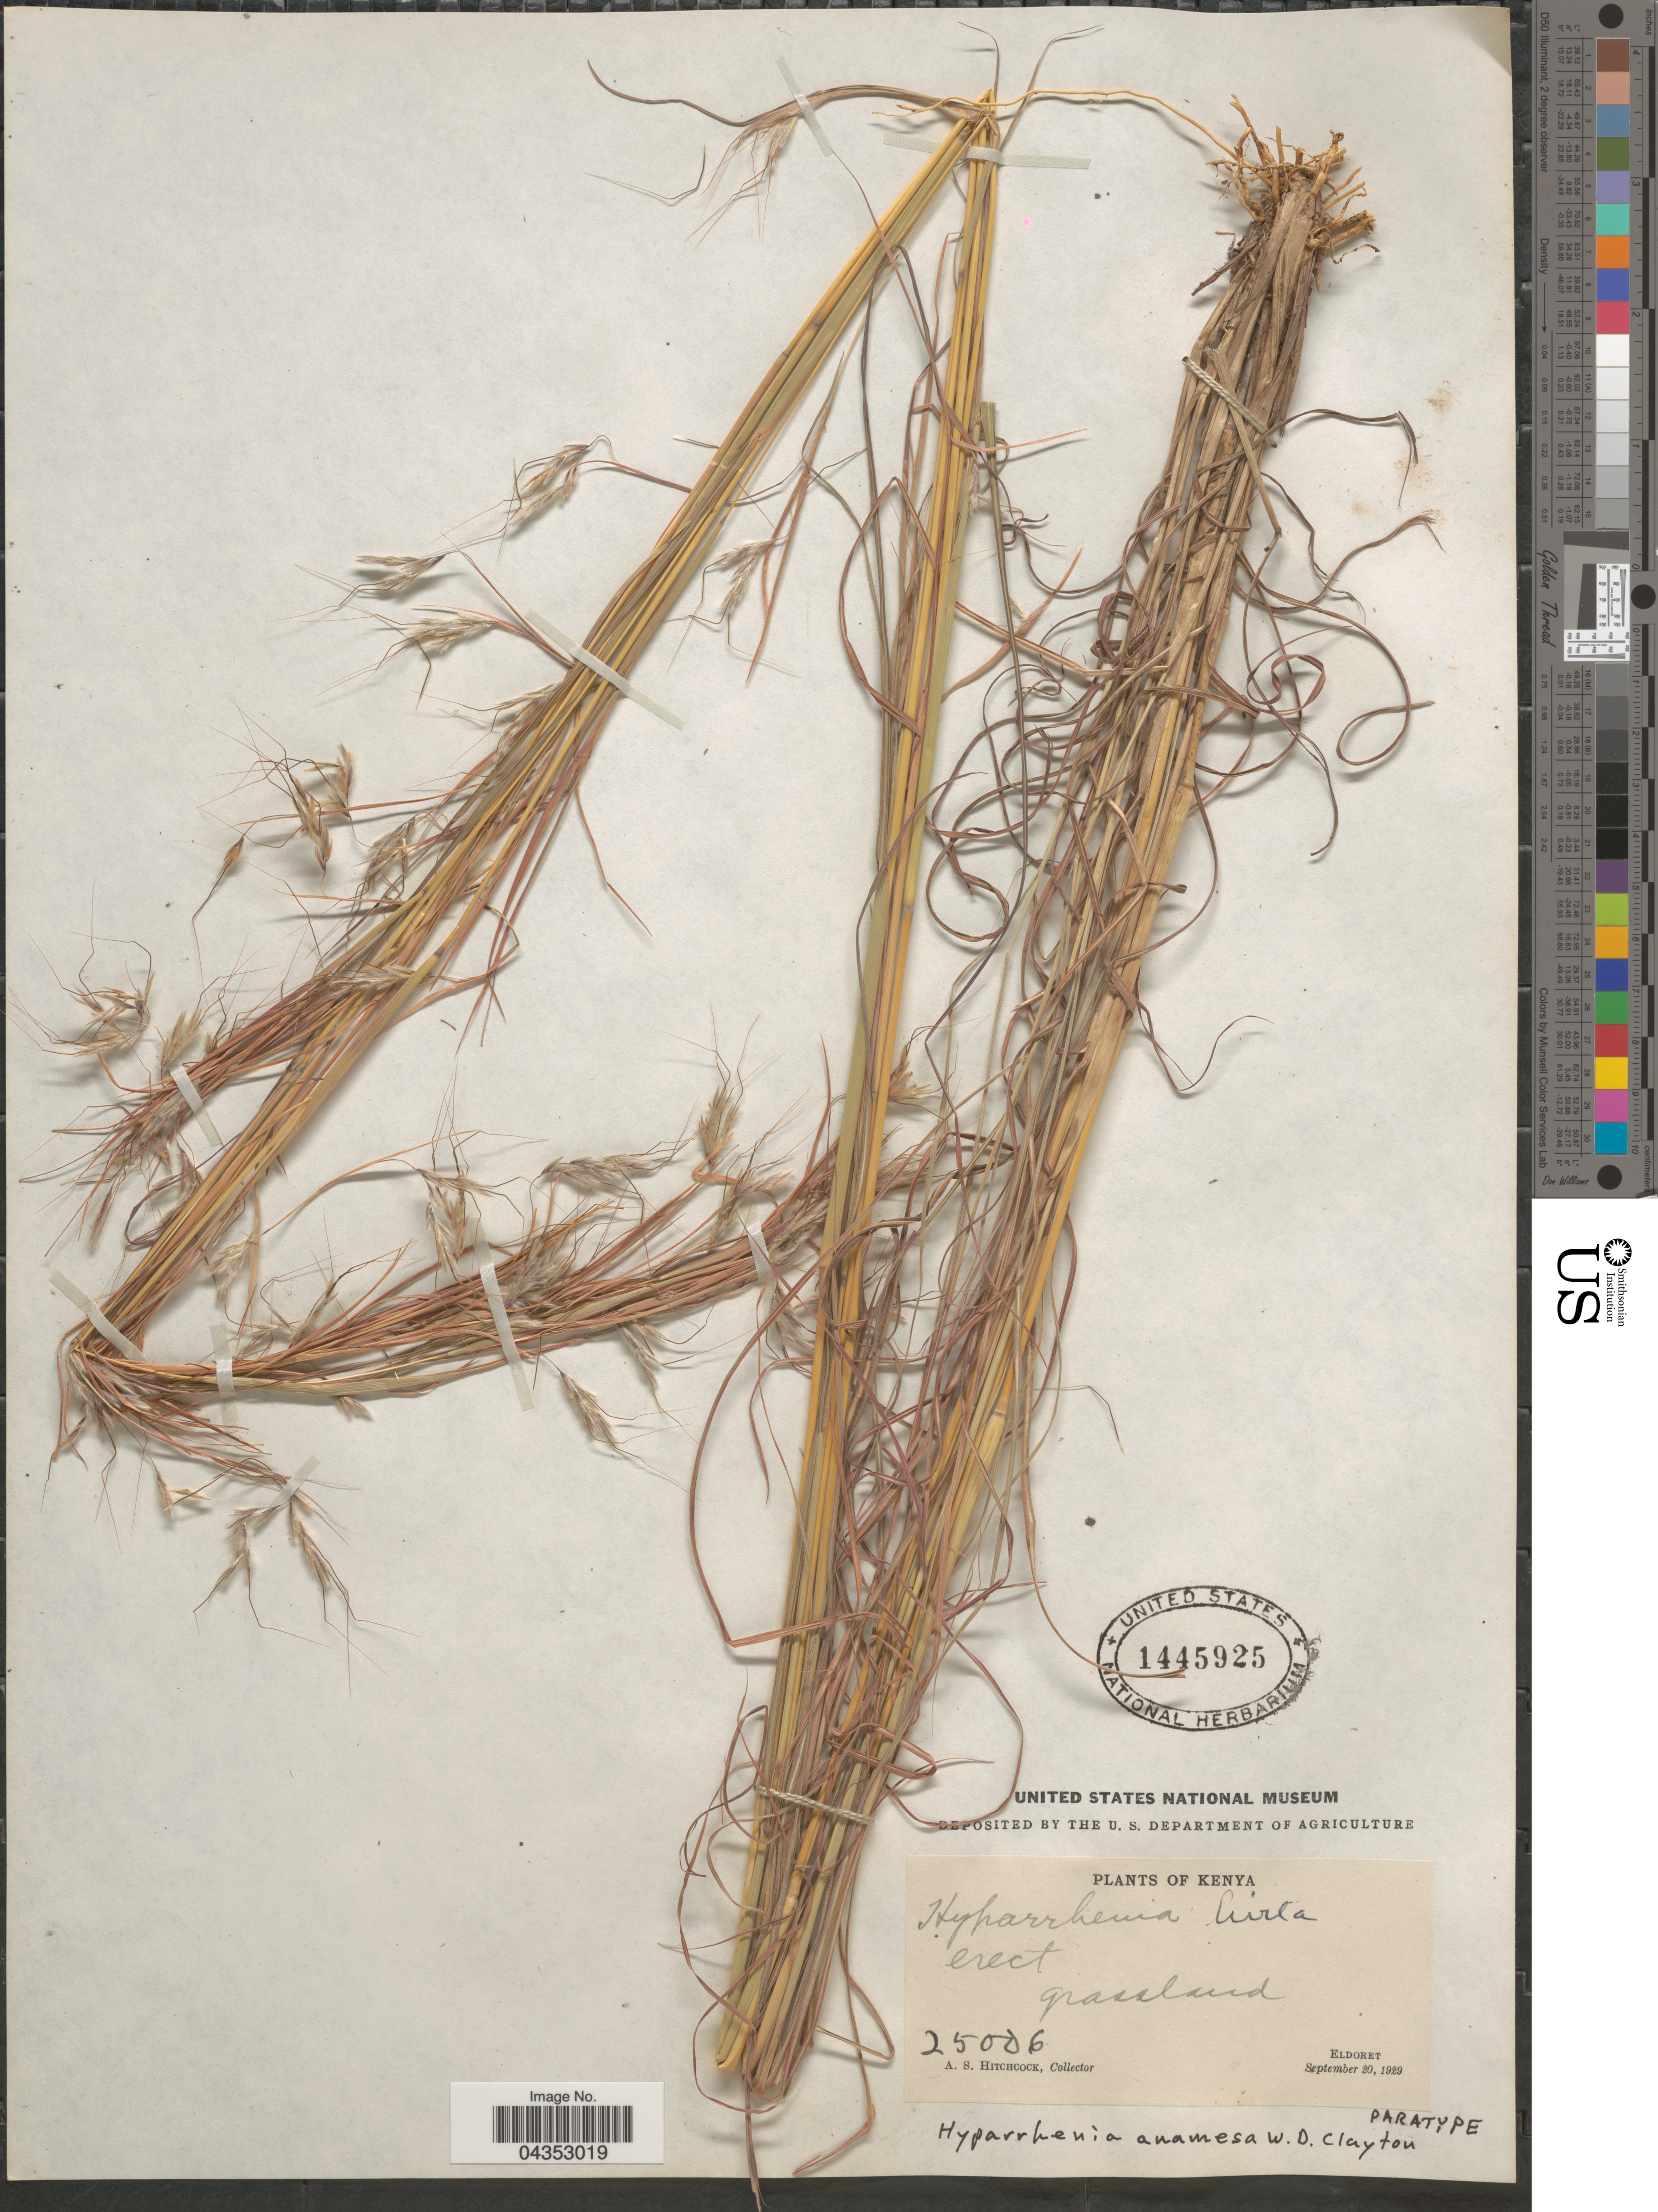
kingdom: Plantae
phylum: Tracheophyta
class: Liliopsida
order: Poales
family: Poaceae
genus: Hyparrhenia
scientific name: Hyparrhenia anamesa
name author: Clayton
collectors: A. S. Hitchcock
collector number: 25006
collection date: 1929-09-20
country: Kenya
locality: Grassland. Eldoret.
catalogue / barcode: US 1445925